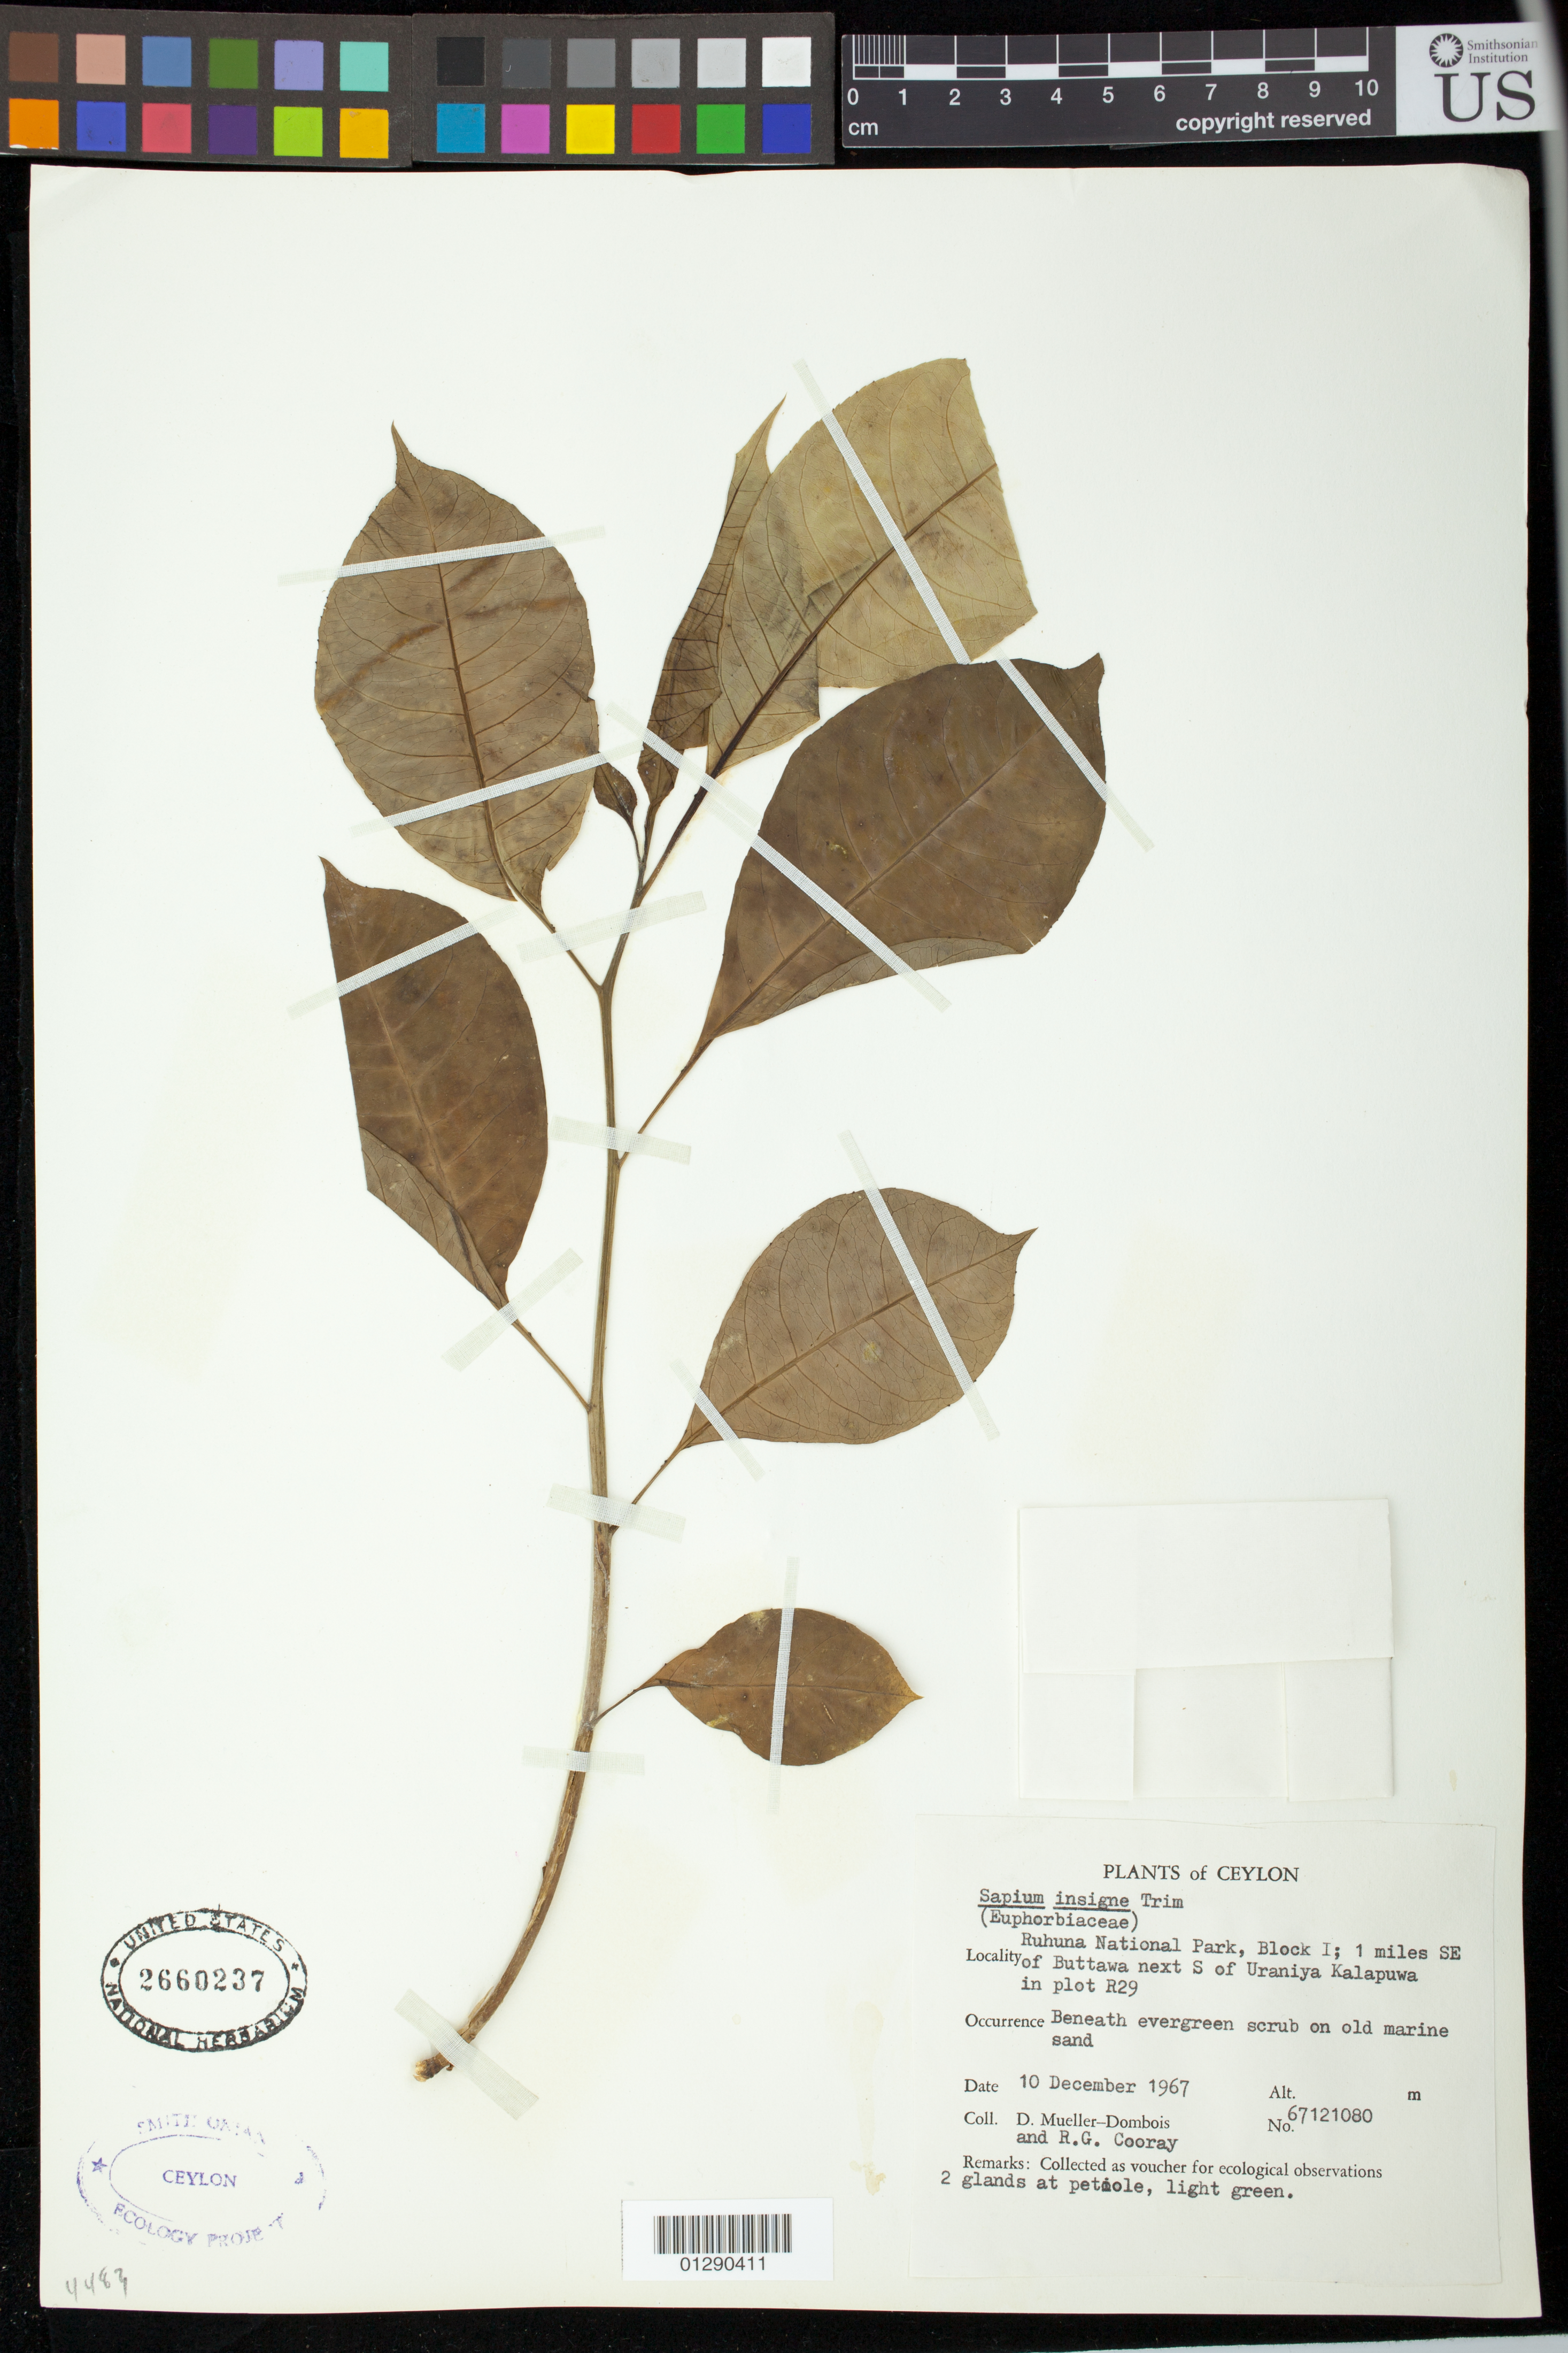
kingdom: Plantae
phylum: Tracheophyta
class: Magnoliopsida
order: Malpighiales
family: Euphorbiaceae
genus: Sapium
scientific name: Sapium insigne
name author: (Royle) Benth. & Hook. f.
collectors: D. Mueller-Dombois & R. Cooray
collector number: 67121080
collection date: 1967-12-10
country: Sri Lanka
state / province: Southern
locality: Yala and Ruhuna National Park, Block I; 1 mile SE of Buttawa next S of Uraniya Kala puwa in plot R29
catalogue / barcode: US 2660237